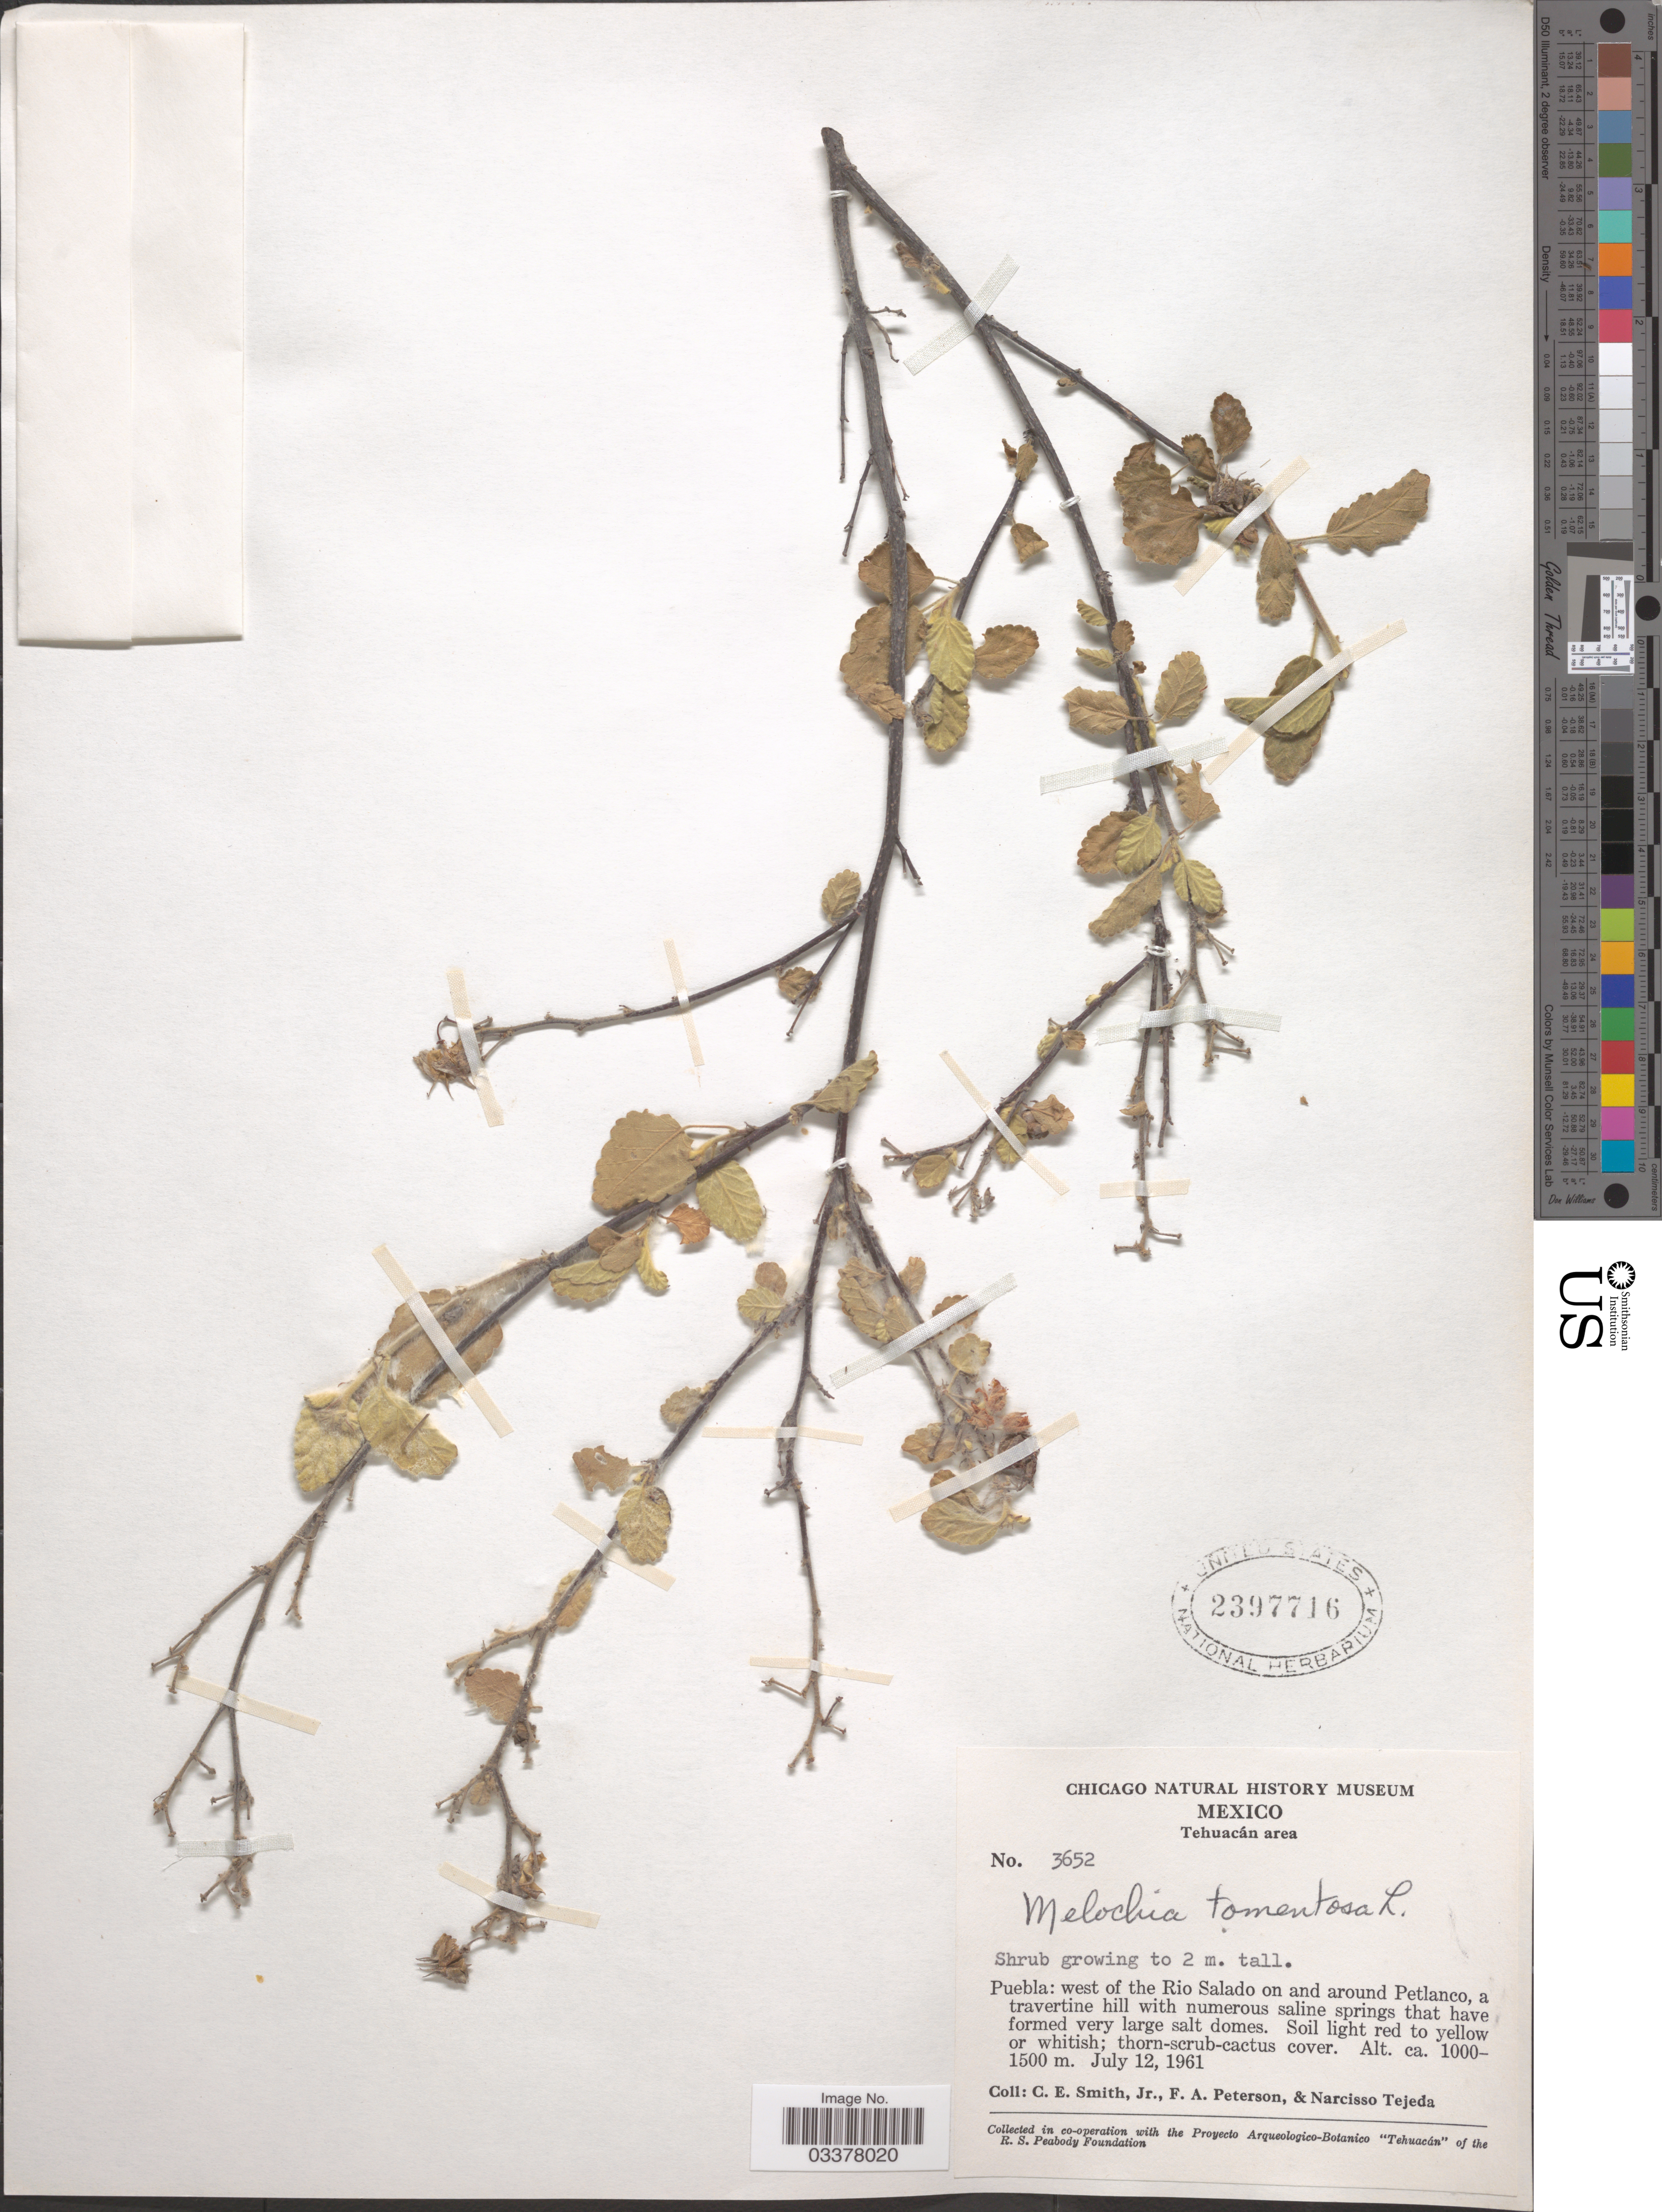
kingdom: Plantae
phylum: Tracheophyta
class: Magnoliopsida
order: Malvales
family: Malvaceae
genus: Melochia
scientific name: Melochia tomentosa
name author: L.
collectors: C. E. Smith Jr., F. A. Peterson & N. Tejeda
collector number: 3652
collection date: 1961-07-12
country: Mexico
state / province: Puebla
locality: Tehuacán area. West of the Rio Salado on and around Petlanco, a travertine hill with numerous saline springs that have formed very large salt domes.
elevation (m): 1000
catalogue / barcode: US 2397716